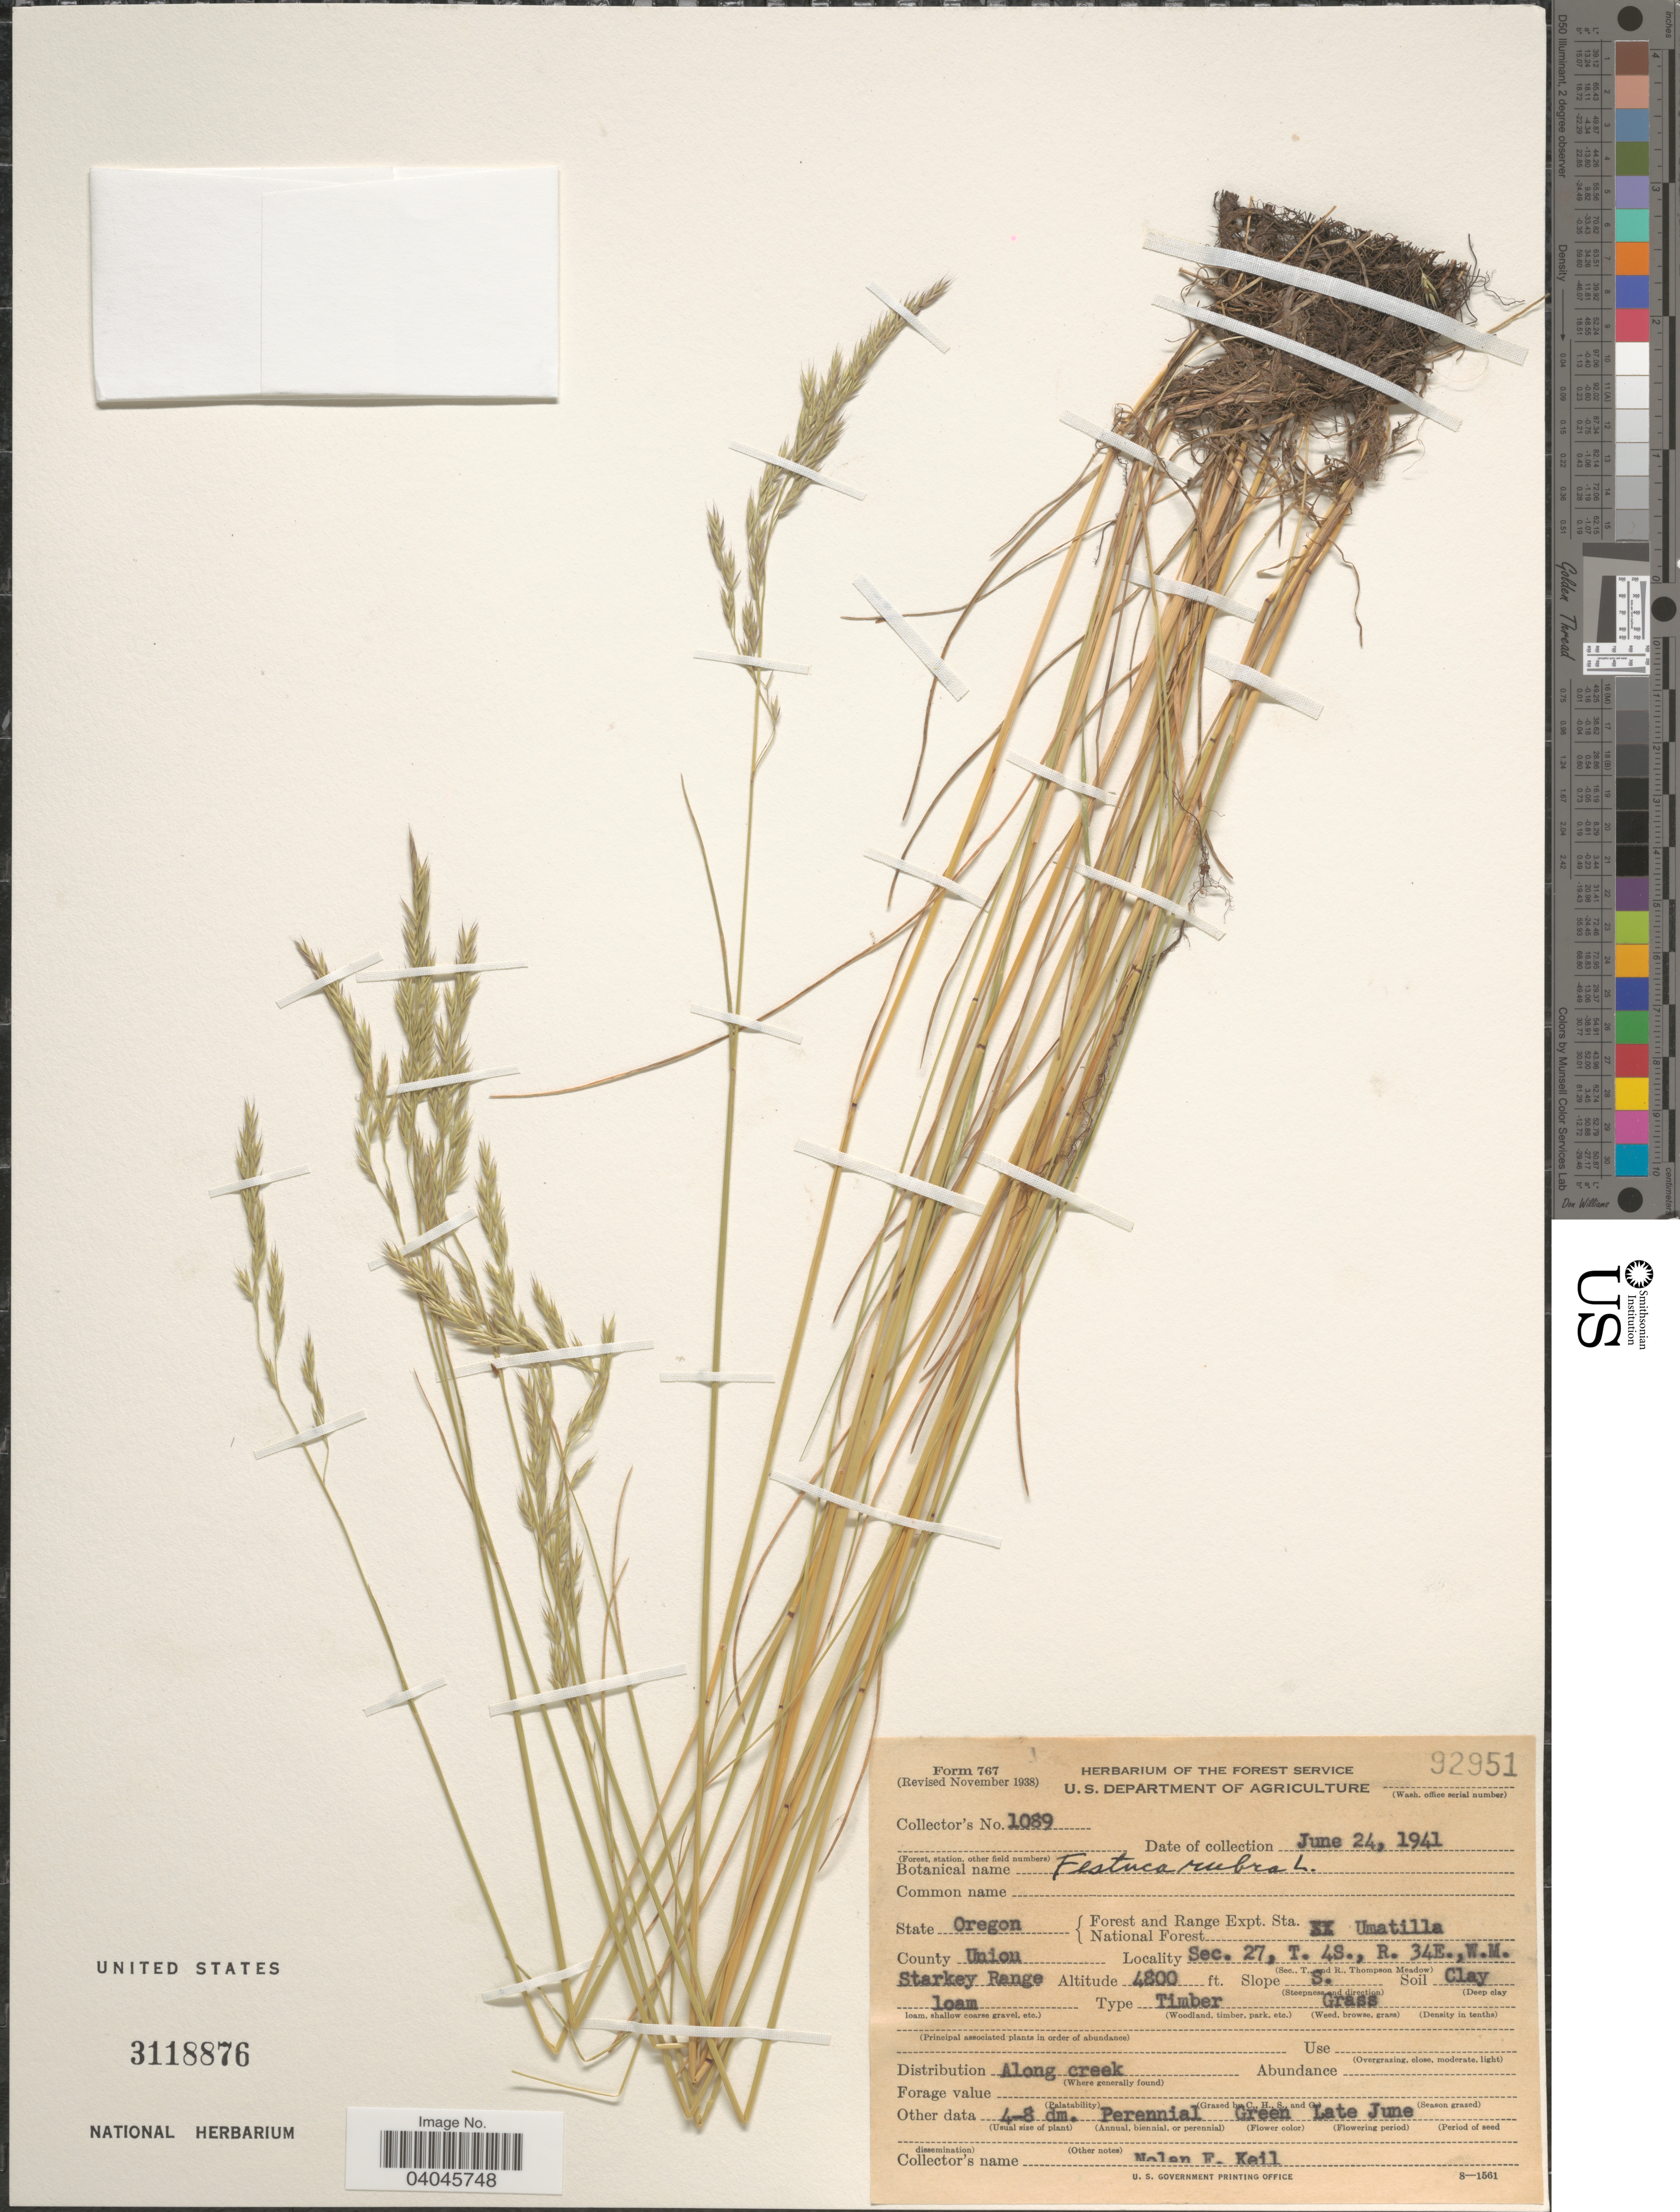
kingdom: Plantae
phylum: Tracheophyta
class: Liliopsida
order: Poales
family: Poaceae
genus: Festuca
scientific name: Festuca rubra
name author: L.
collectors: N. Keil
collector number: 1089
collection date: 1941-06-24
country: United States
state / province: Oregon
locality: Forest and Range Expt. Sta. National Forest. Umatilla. County Union. Sec. 27, T. 4S., R. 34E., W.M. Starkey Range.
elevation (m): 1463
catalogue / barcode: US 3118876